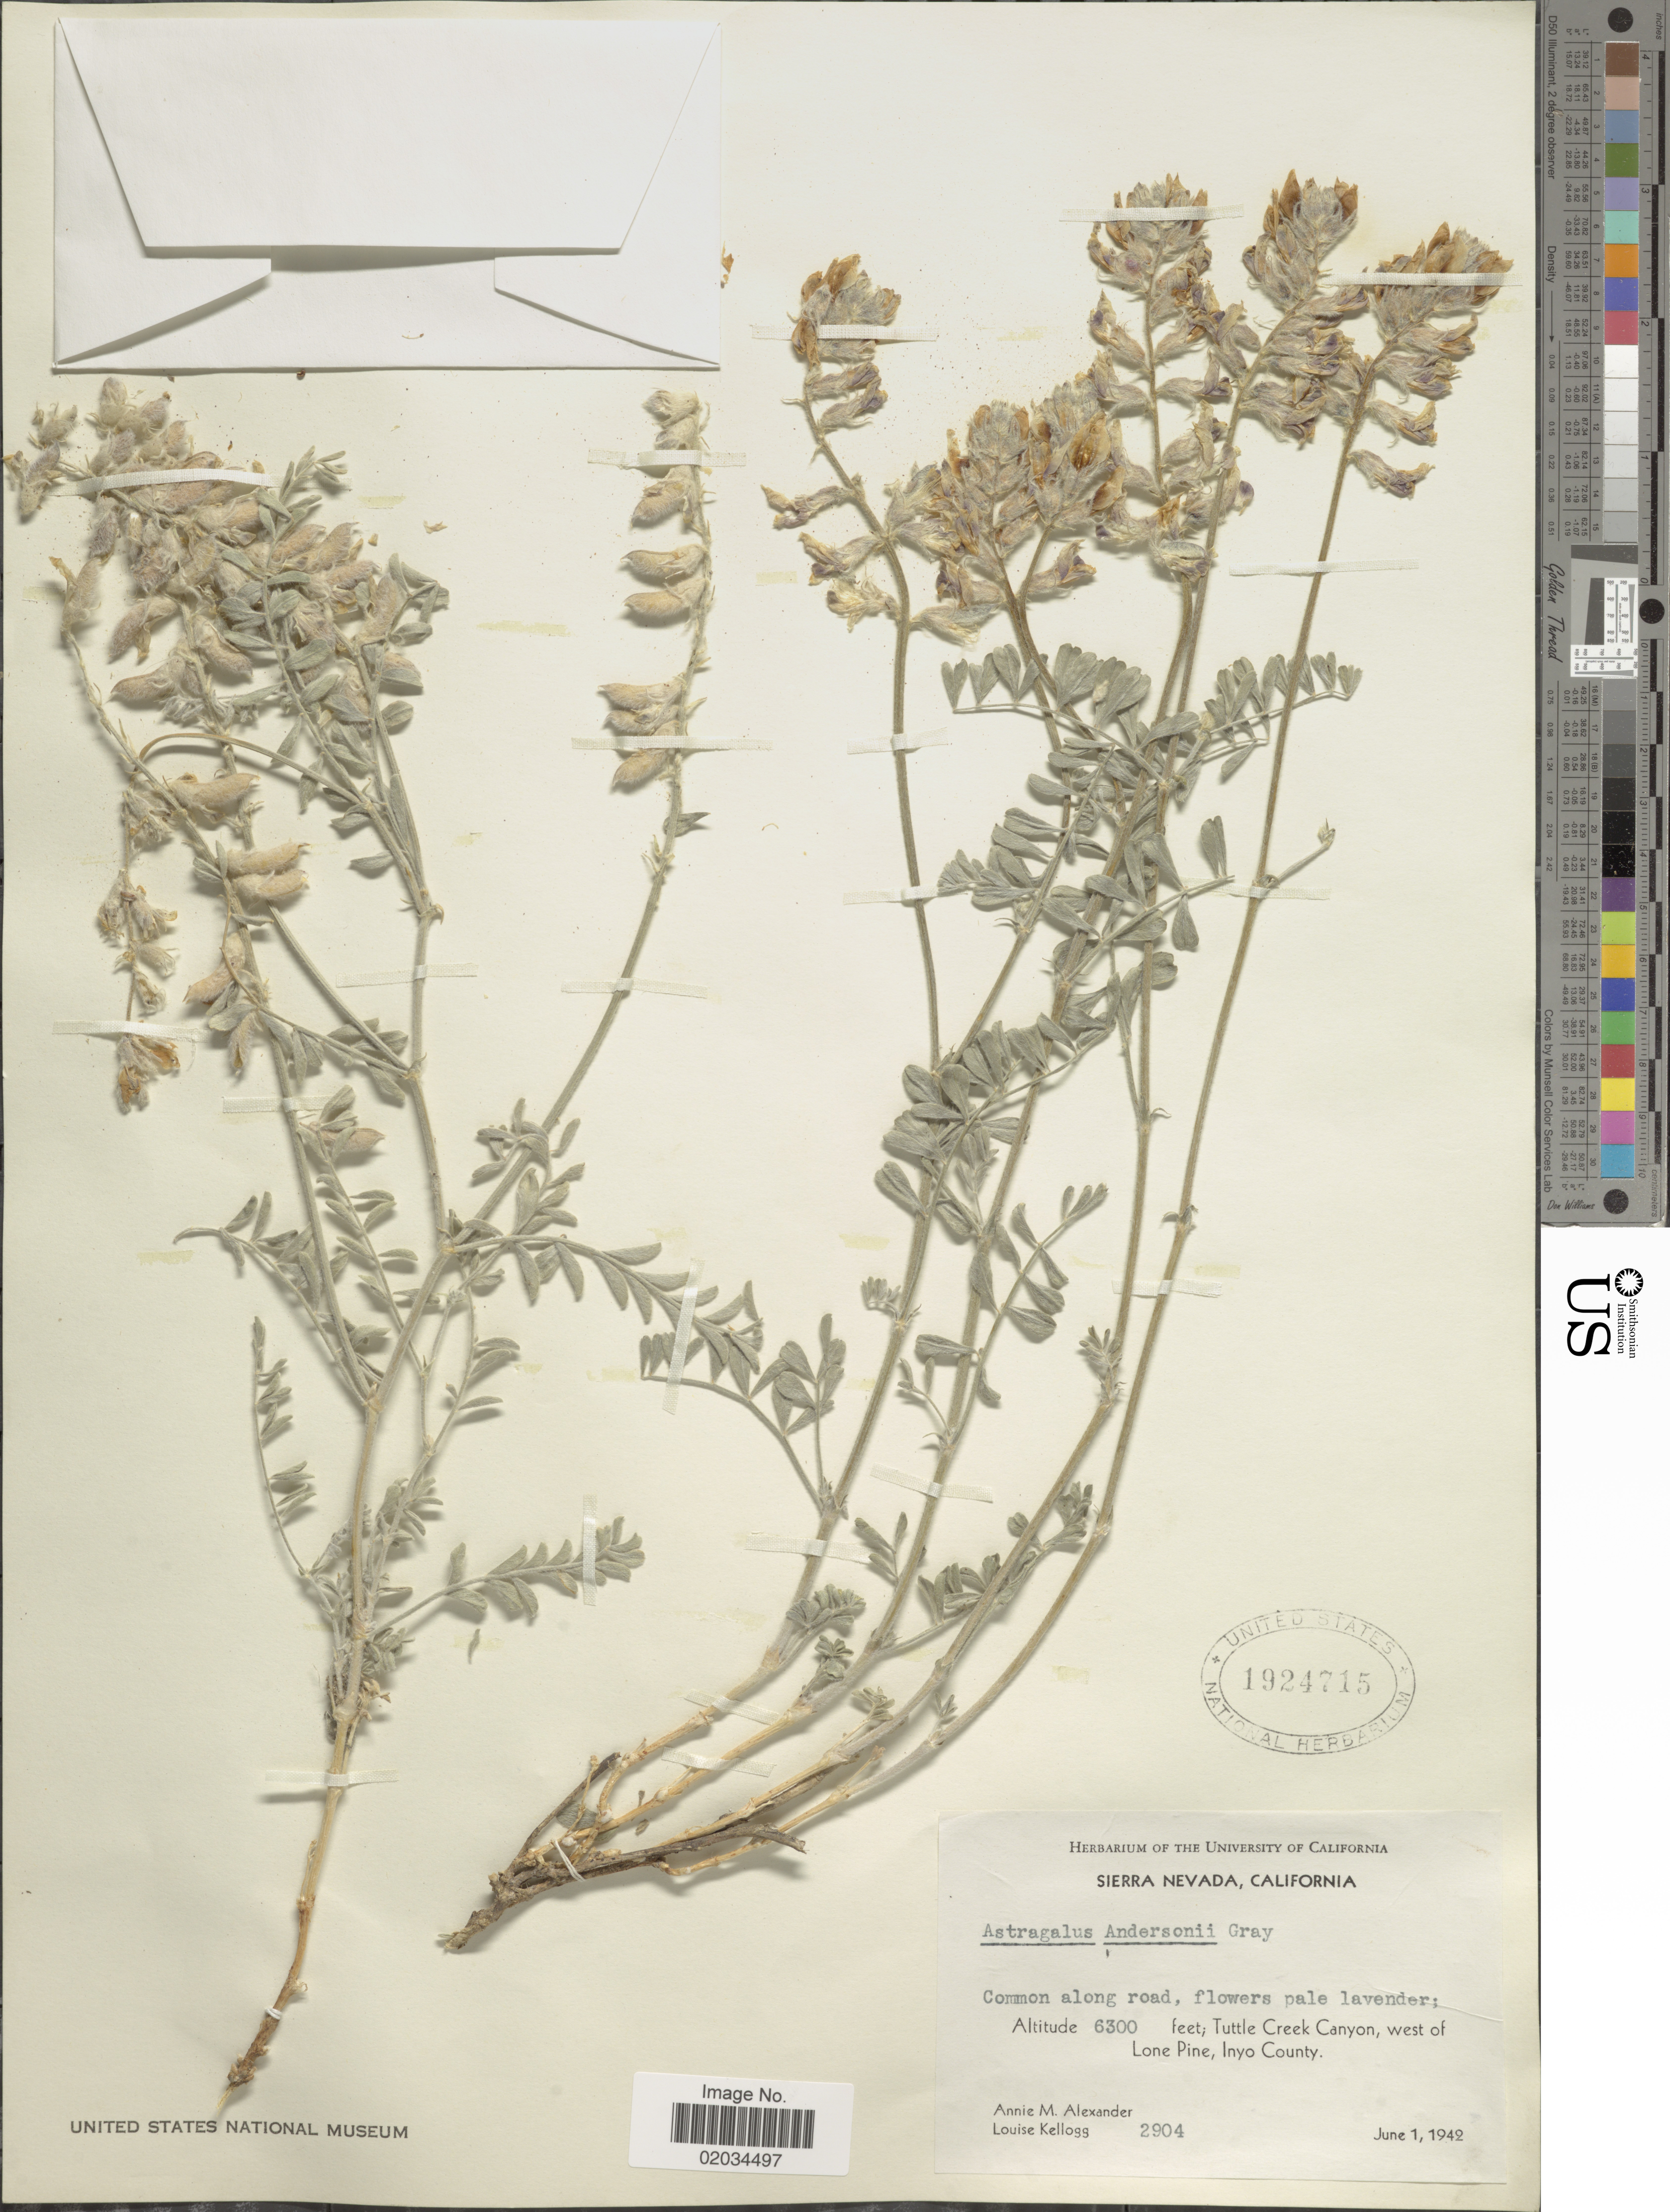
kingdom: Plantae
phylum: Tracheophyta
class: Magnoliopsida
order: Fabales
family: Fabaceae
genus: Astragalus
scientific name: Astragalus sepultipes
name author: (Barneby) Barneby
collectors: A. M. Alexander & L. Kellogg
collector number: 2904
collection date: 1942-06-01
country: United States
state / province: California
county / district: Inyo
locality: Sierra Nevada, common along road, Tuttle Creek Canyon, west of Lone Pine, Inyo County.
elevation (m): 91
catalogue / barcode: US 1924715